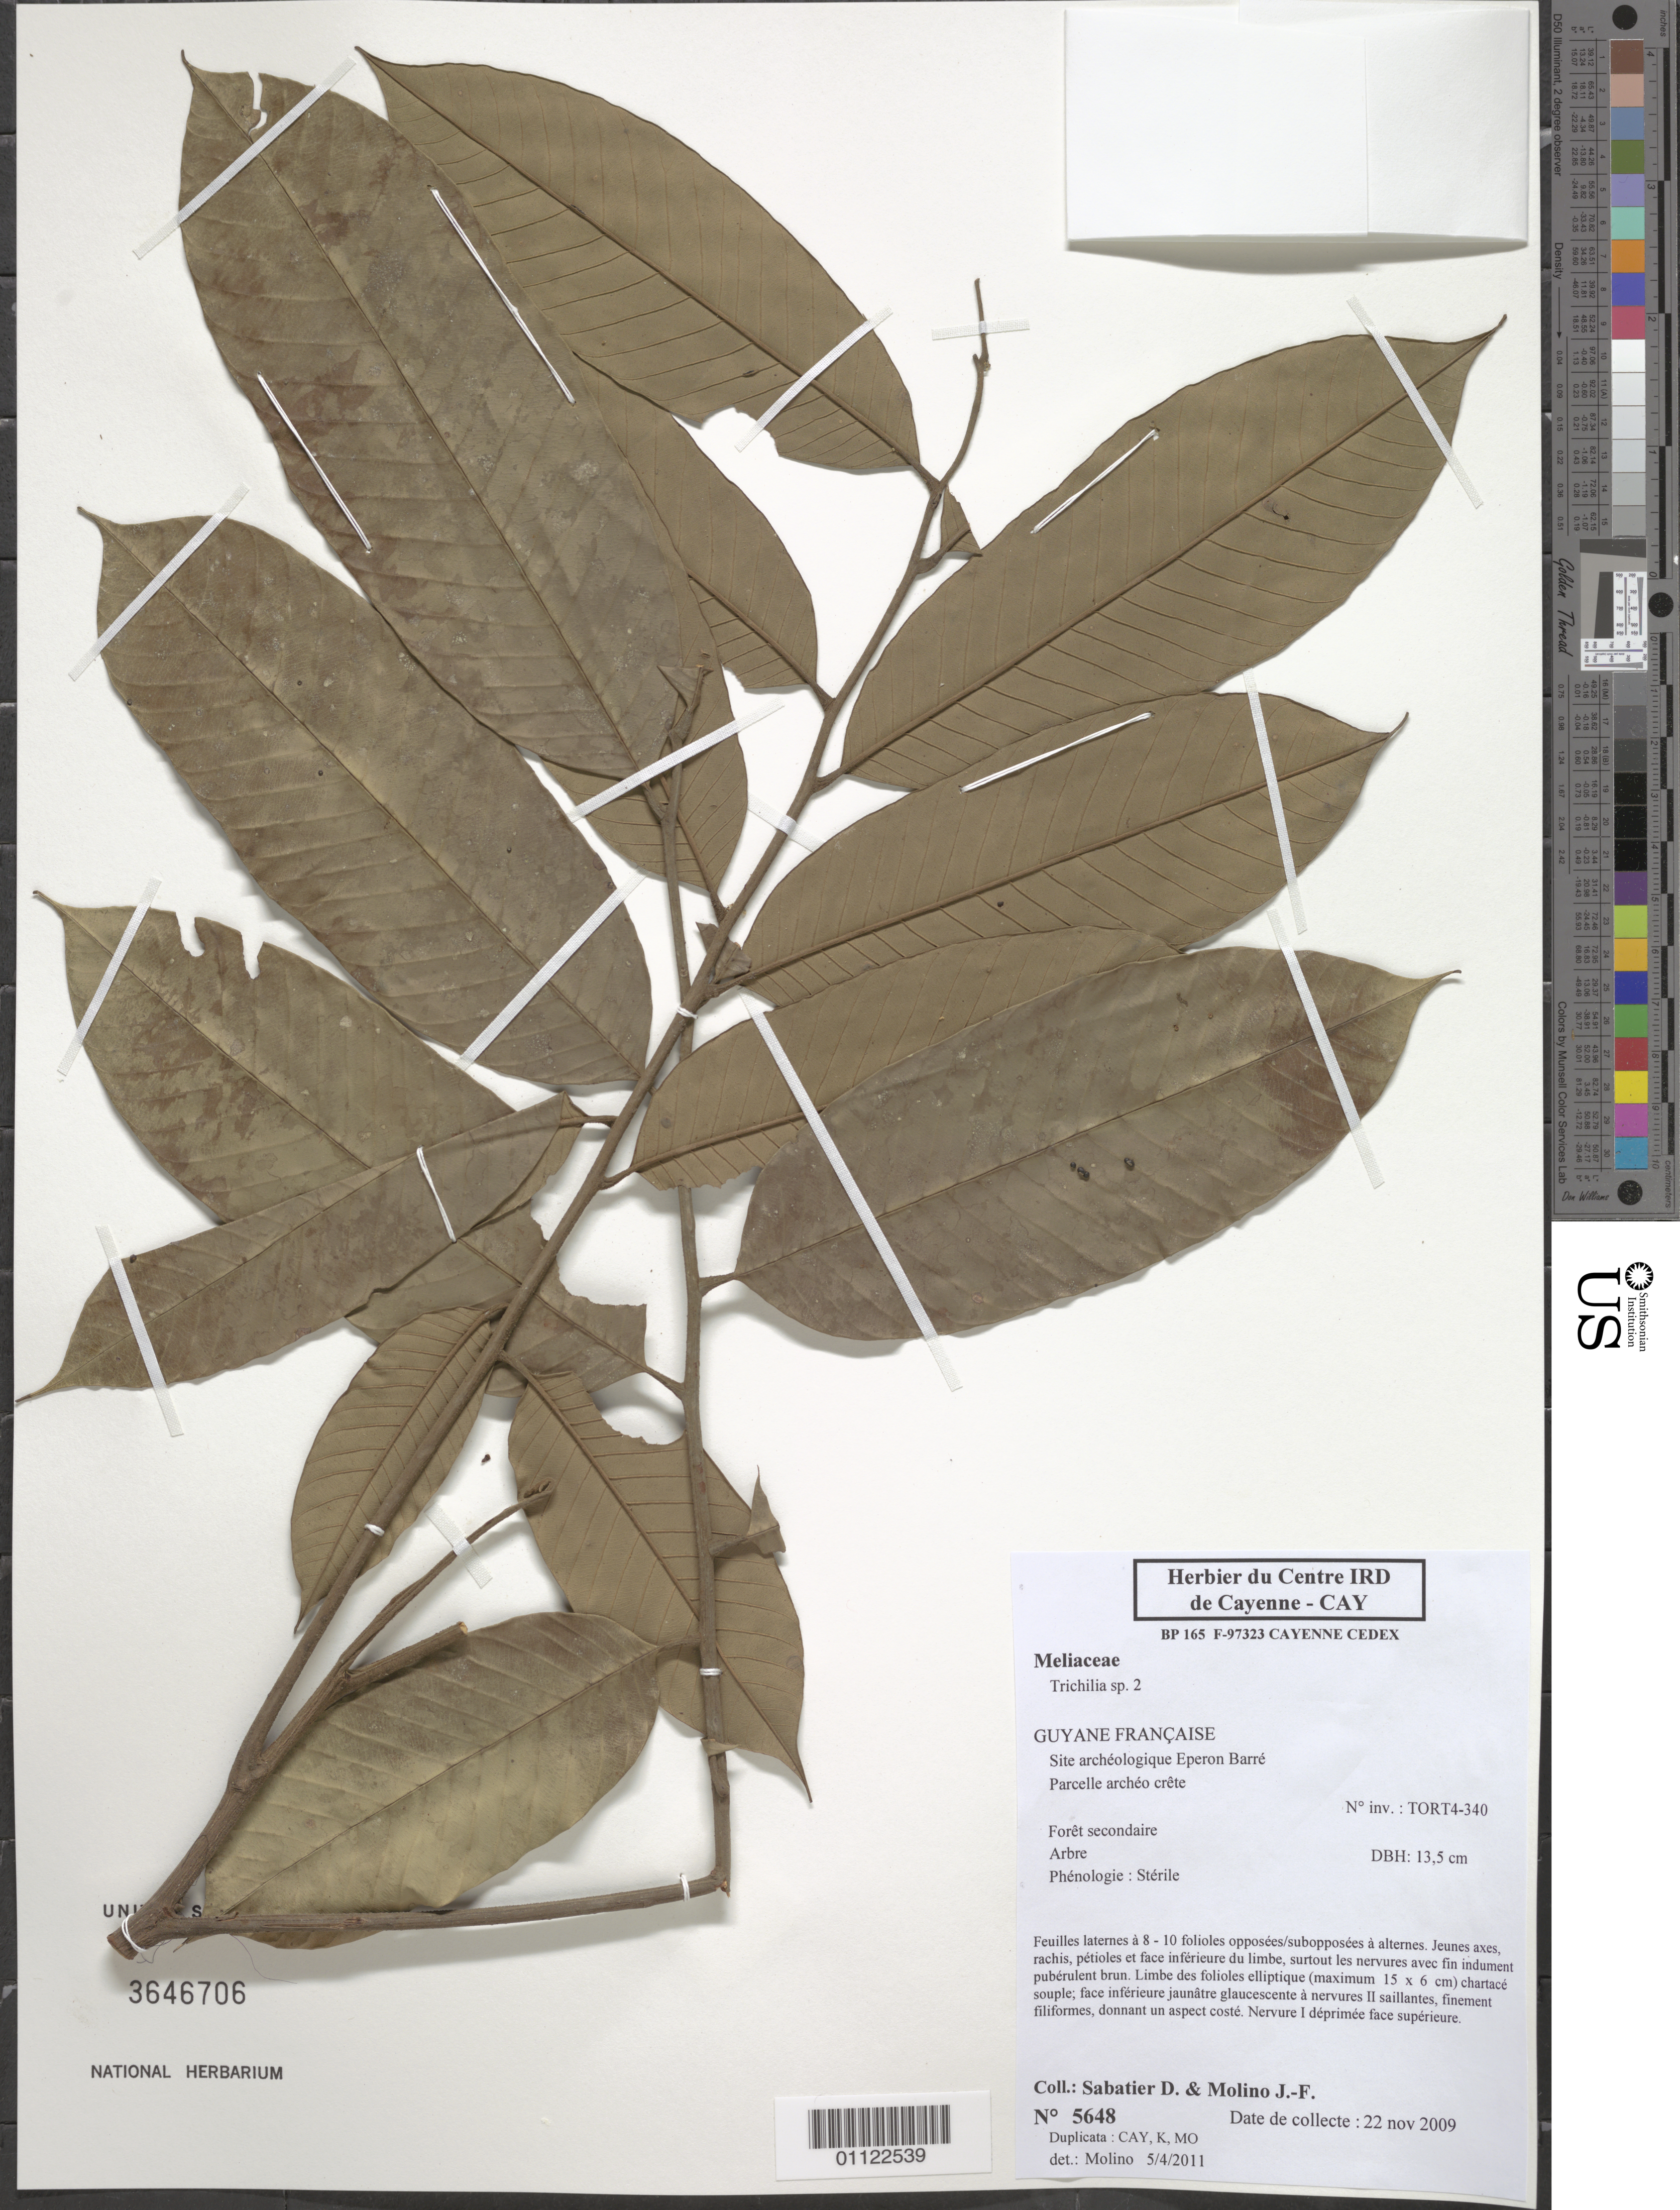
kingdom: Plantae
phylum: Tracheophyta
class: Magnoliopsida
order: Sapindales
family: Meliaceae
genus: Trichilia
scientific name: Trichilia sp.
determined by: Sabatier, D.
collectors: D. Sabatier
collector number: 5648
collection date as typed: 22-Nov-09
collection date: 2009-11-22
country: French Guiana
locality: Site archeologique Eperon Barré, parcelle archeo crete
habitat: Foret secondaire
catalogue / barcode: US 3646706